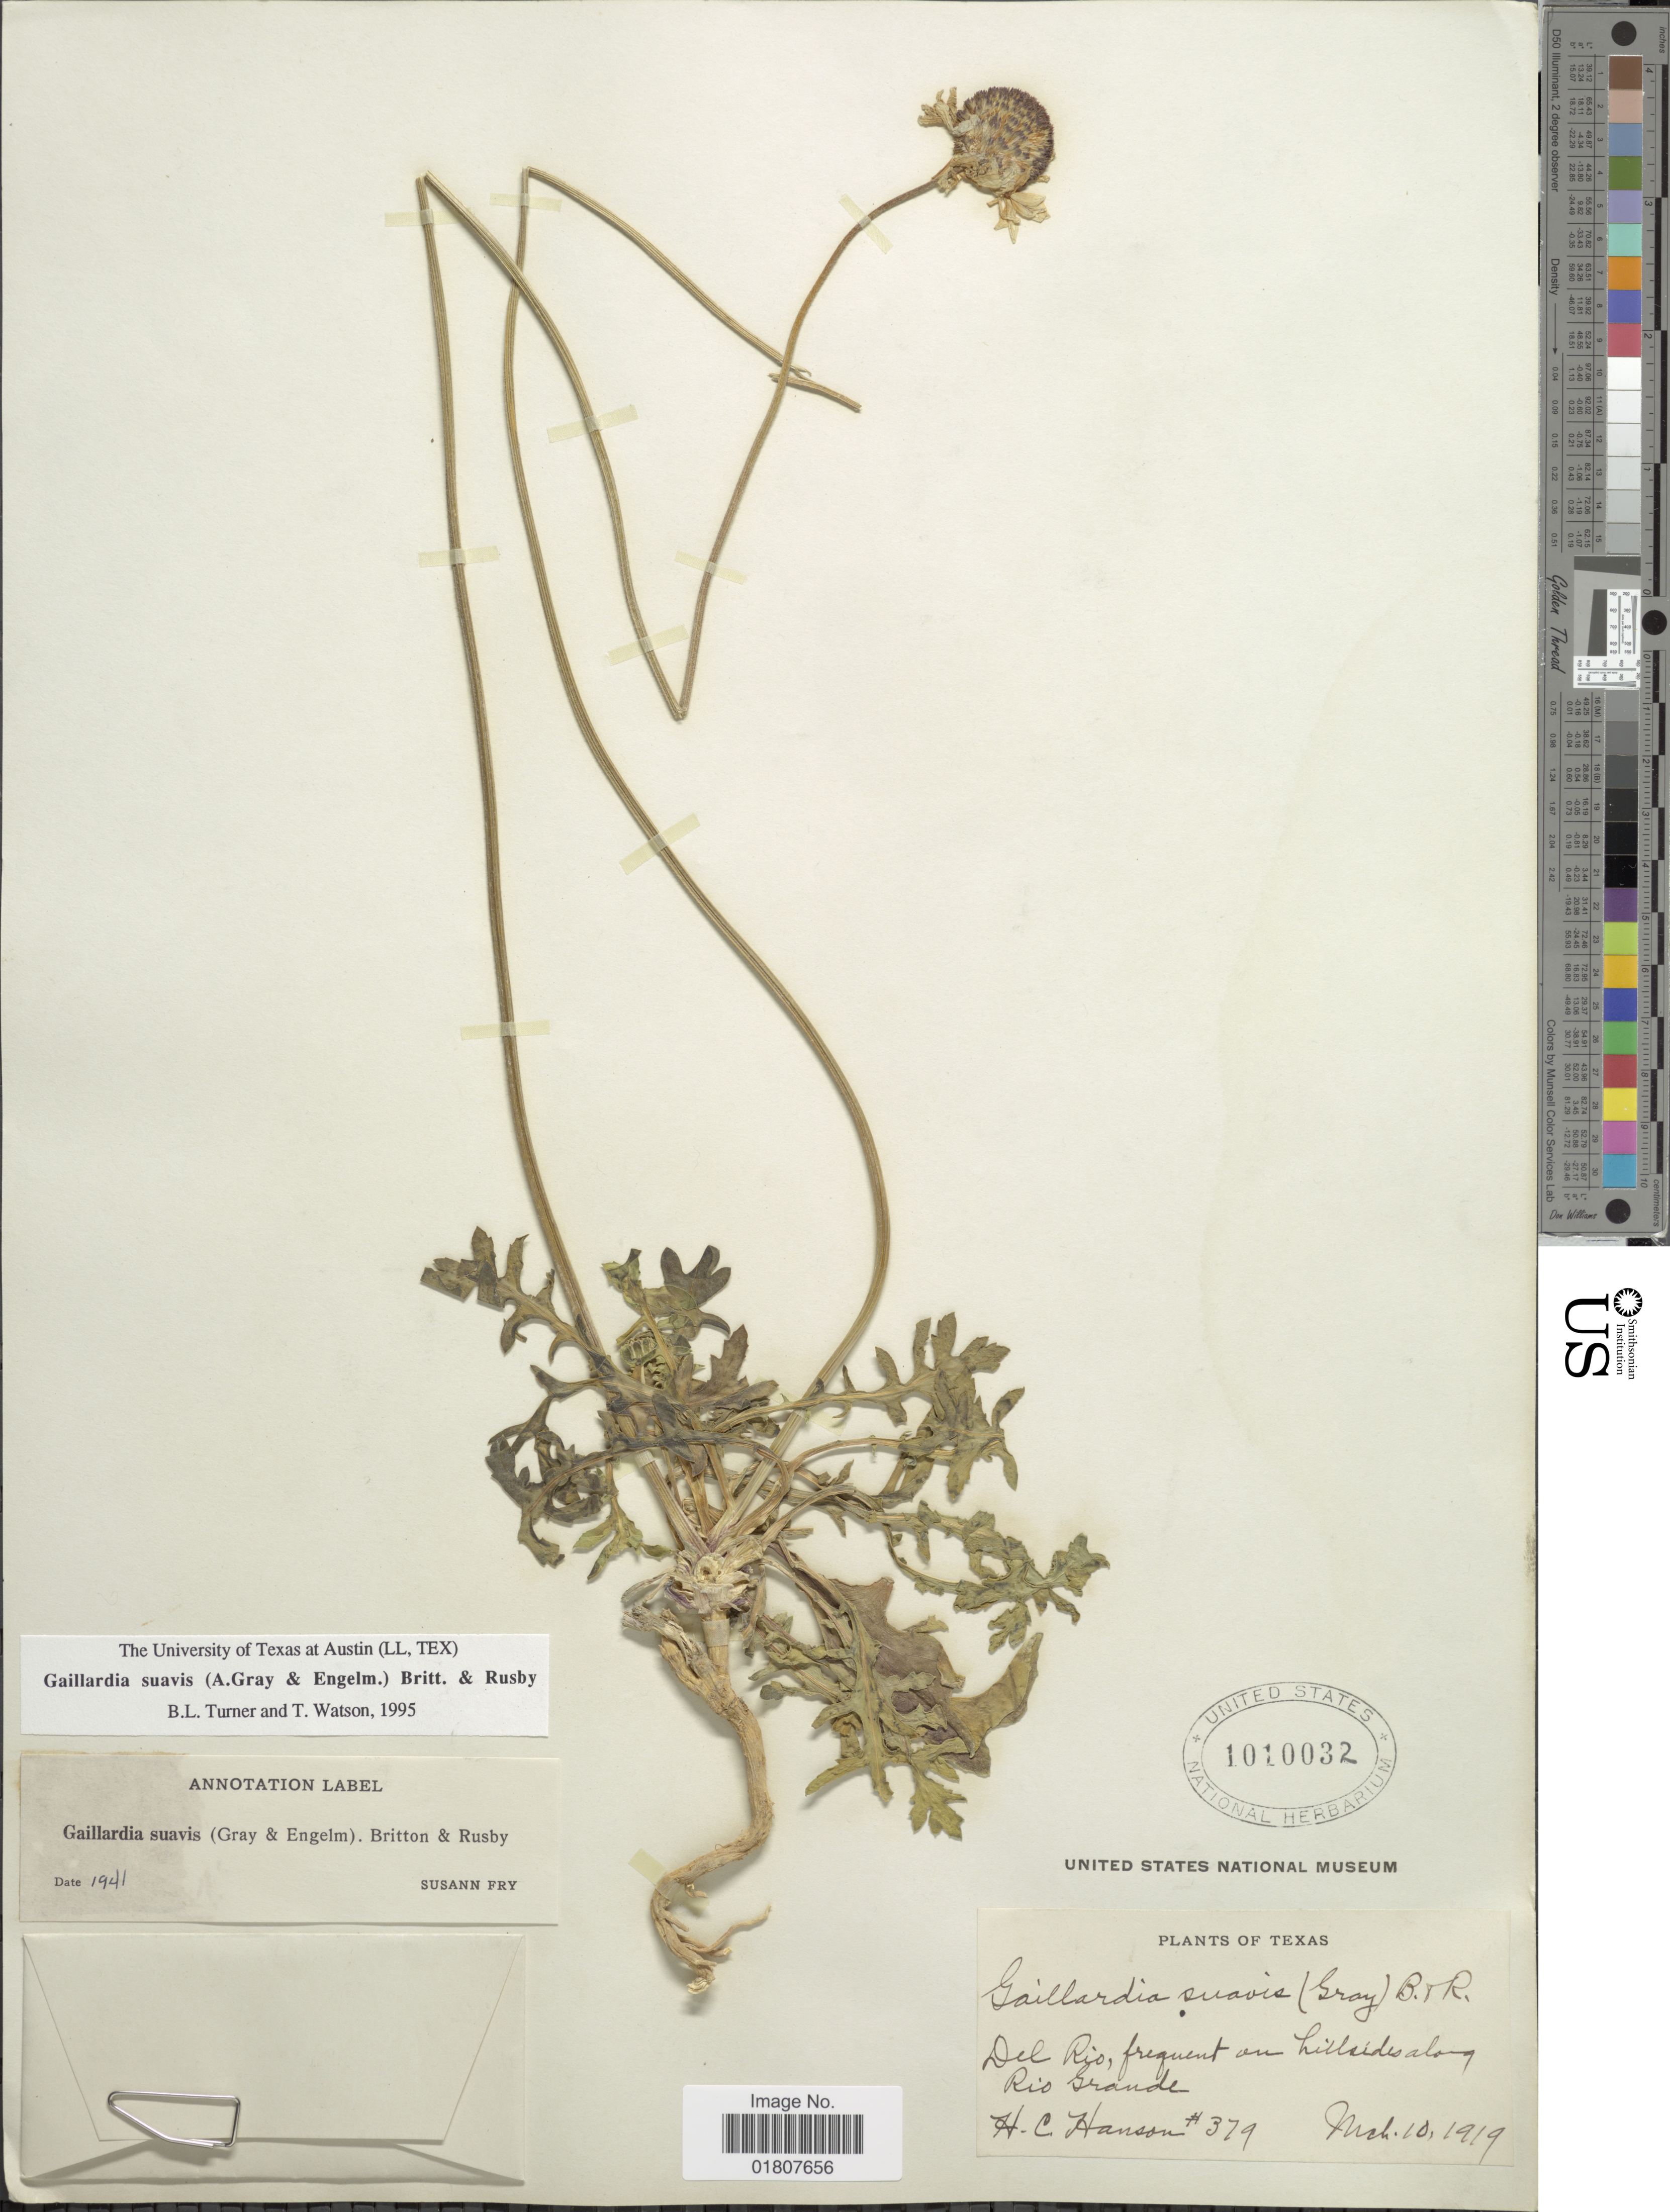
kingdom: Plantae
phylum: Tracheophyta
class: Magnoliopsida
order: Asterales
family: Asteraceae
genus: Gaillardia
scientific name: Gaillardia suavis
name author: (A. Gray & Engelm.) Britton & Rusby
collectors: H. Hanson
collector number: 379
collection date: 1919-03-10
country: United States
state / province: Texas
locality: Del Rio, frequent on hillsides along Rio Grande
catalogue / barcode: US 1010032